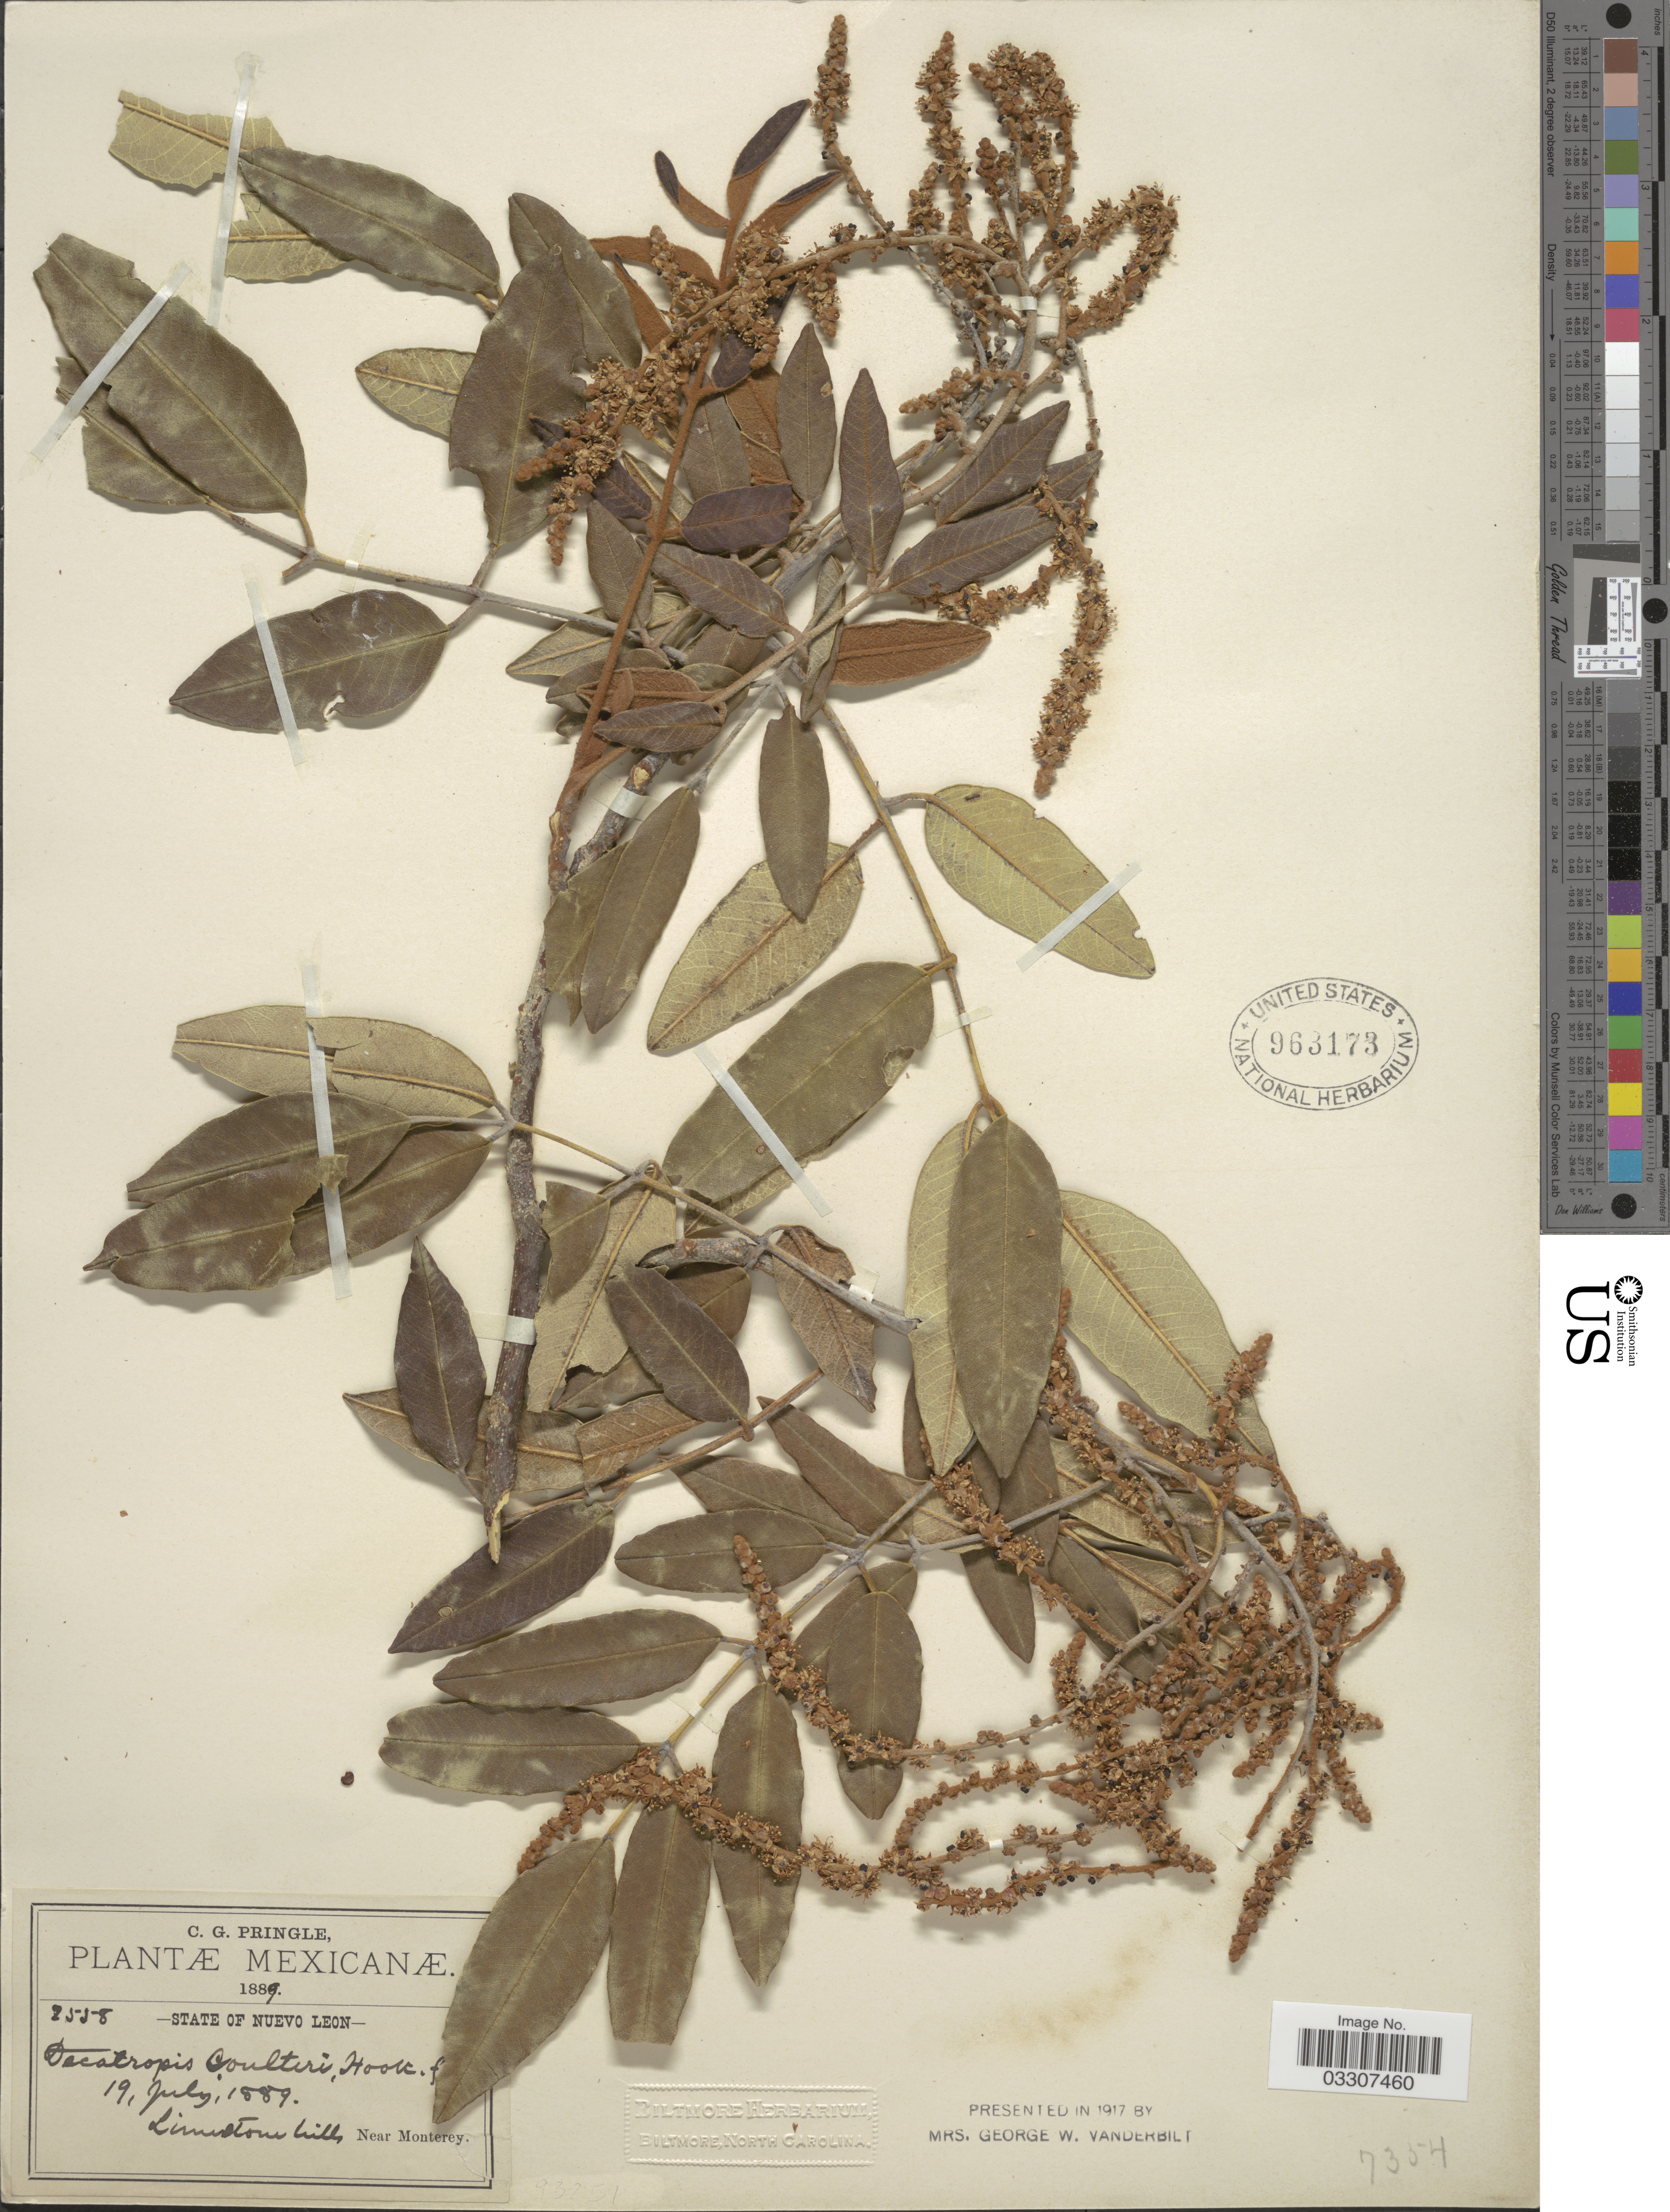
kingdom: Plantae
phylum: Tracheophyta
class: Magnoliopsida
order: Sapindales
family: Rutaceae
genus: Decatropis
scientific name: Decatropis coulteri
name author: Hook. f.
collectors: C. G. Pringle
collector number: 2558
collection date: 1889-07-19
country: Mexico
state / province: Nuevo León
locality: Limestone hills near Monterey.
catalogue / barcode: US 963173